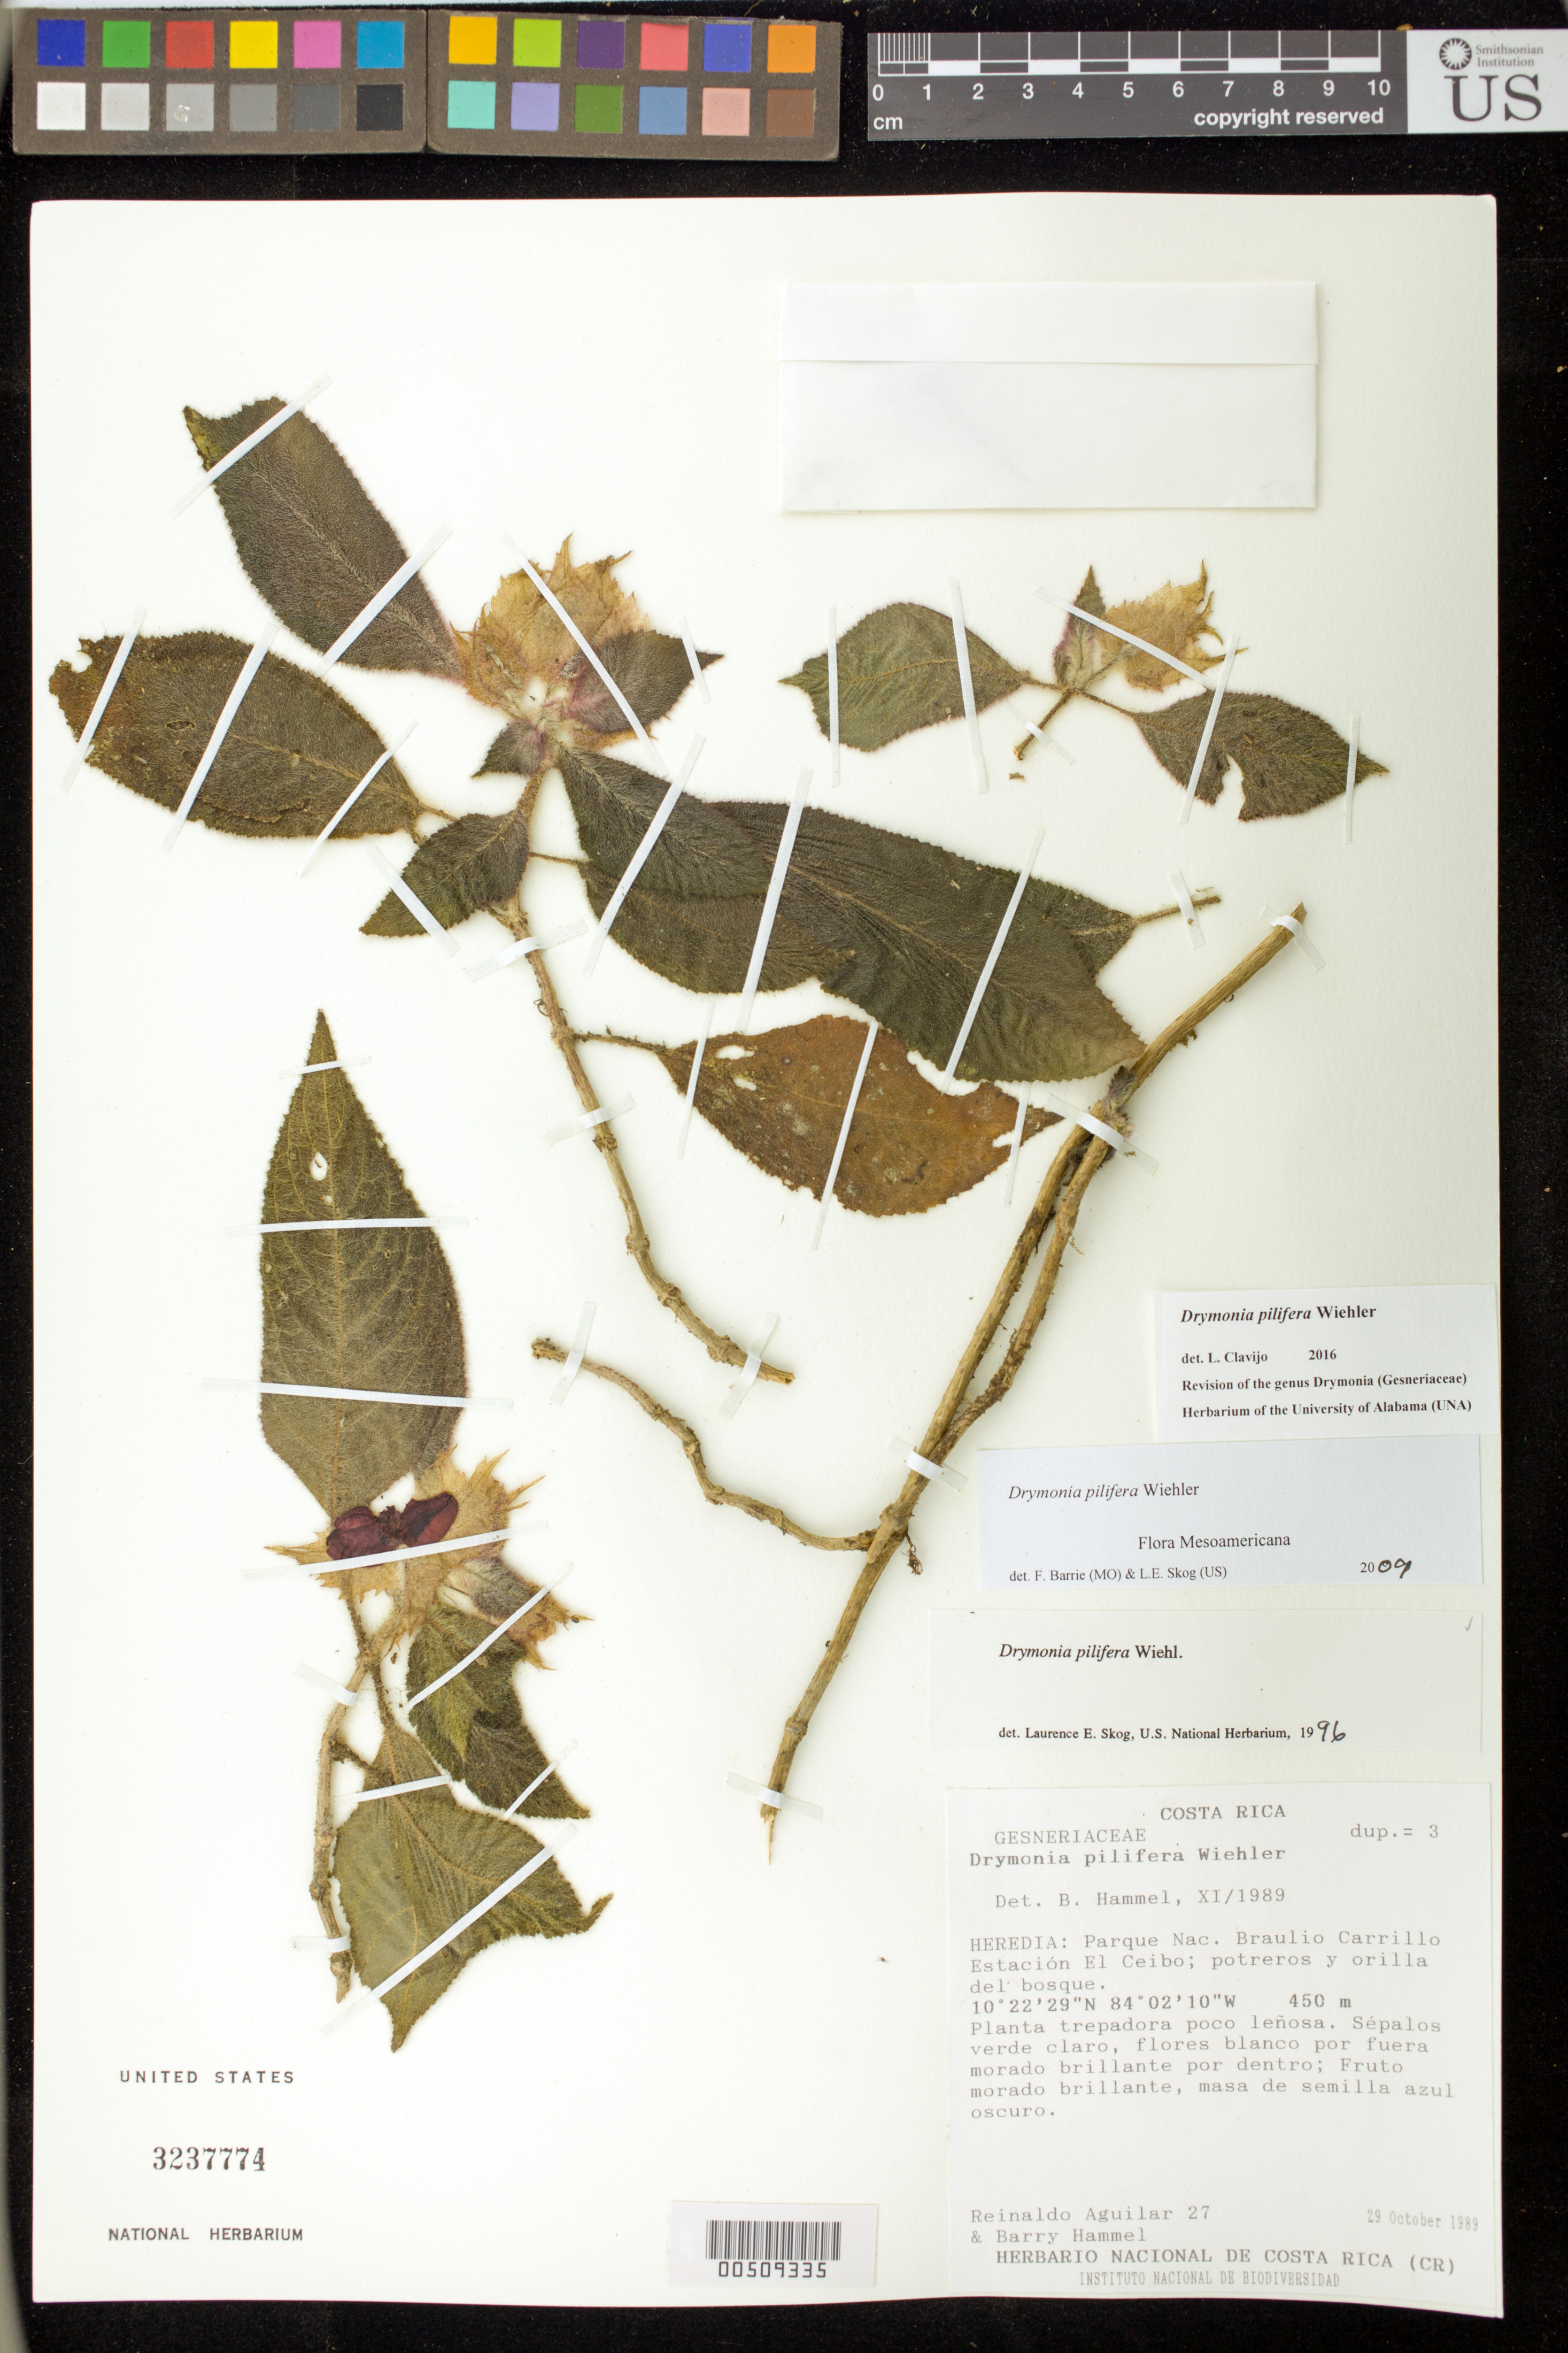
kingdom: Plantae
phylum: Tracheophyta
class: Magnoliopsida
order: Lamiales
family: Gesneriaceae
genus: Drymonia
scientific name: Drymonia pilifera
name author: Wiehler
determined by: Skog, Laurence E.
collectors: R. Aguilar & B. Hammel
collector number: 27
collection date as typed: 29 Oct 1989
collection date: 1989-10-29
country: Costa Rica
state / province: Heredia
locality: Parque Nac. Braulio Carrillo, Estación E. Ceibo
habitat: potreros y orilla del bosque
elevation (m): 450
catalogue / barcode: US 3237774